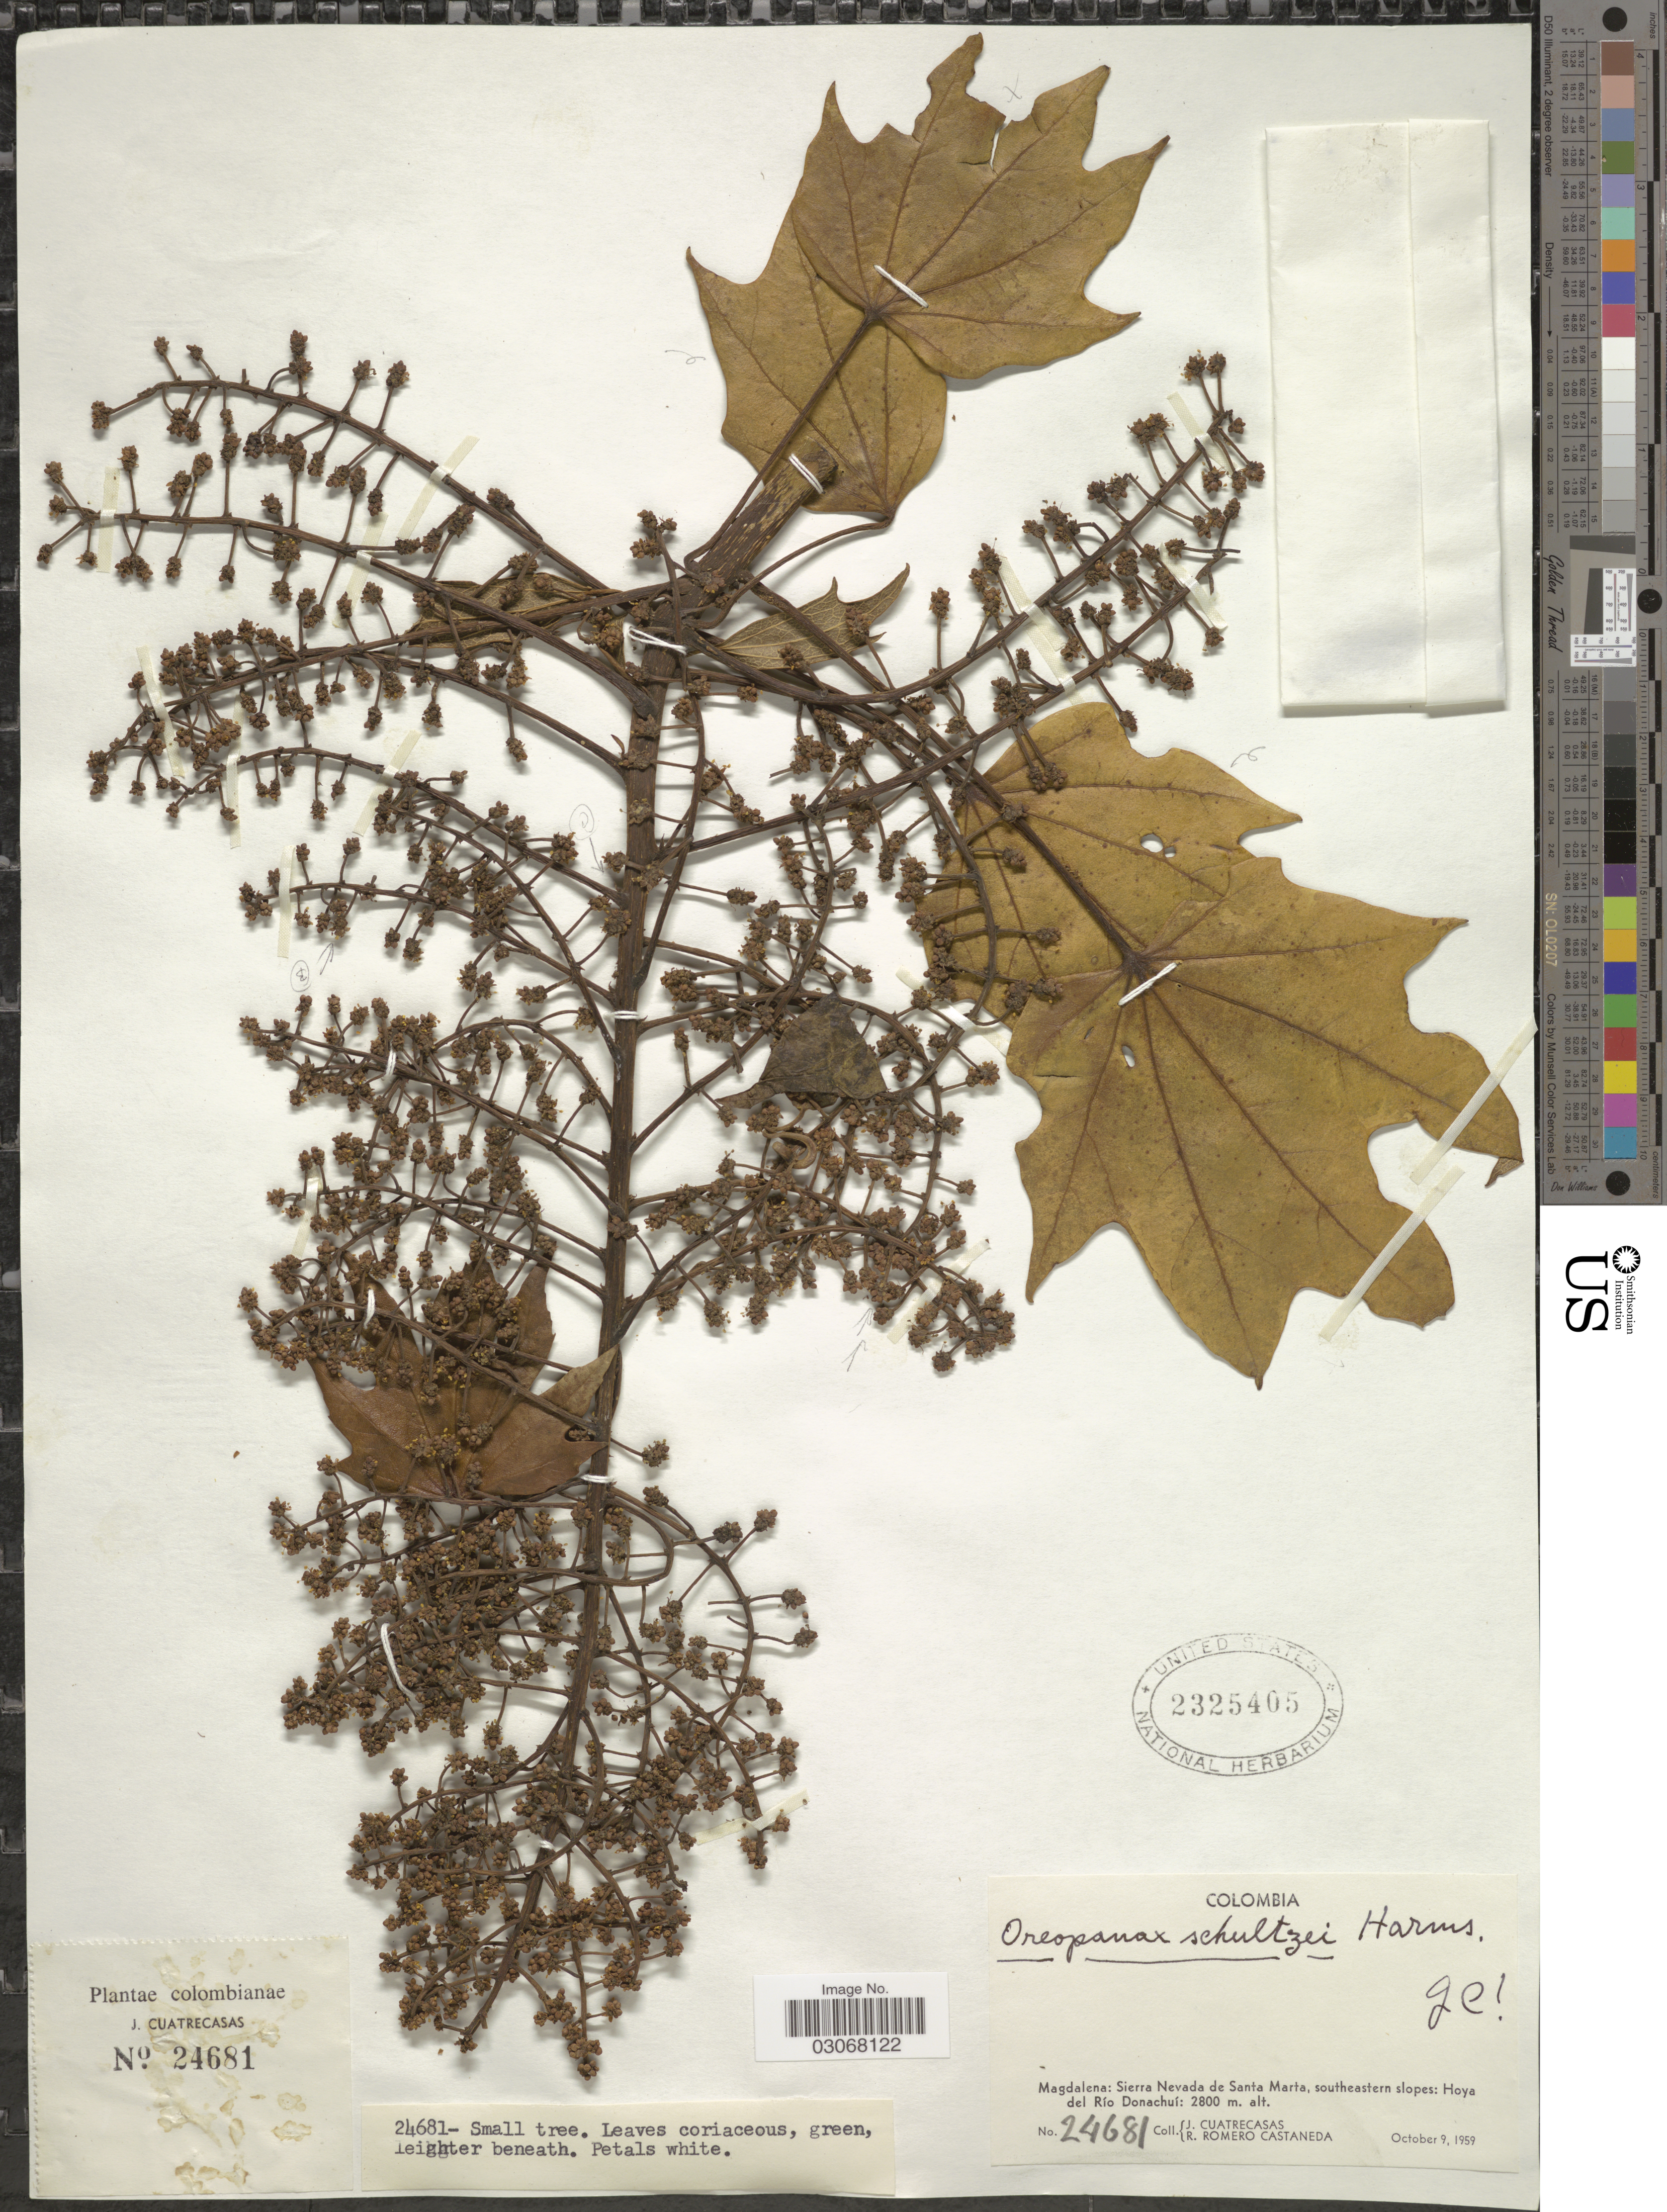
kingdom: Plantae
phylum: Tracheophyta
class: Magnoliopsida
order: Apiales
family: Araliaceae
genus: Oreopanax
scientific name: Oreopanax schultzei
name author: Harms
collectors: J. Cuatrecasas & R. Romero Castañeda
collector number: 24681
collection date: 1959-10-09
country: Colombia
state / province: Magdalena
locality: Magdalena: Sierra Nevada de Santa Marta, southeastern slopes: Hoya del Río Donachuí.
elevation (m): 2800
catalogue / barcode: US 2325405